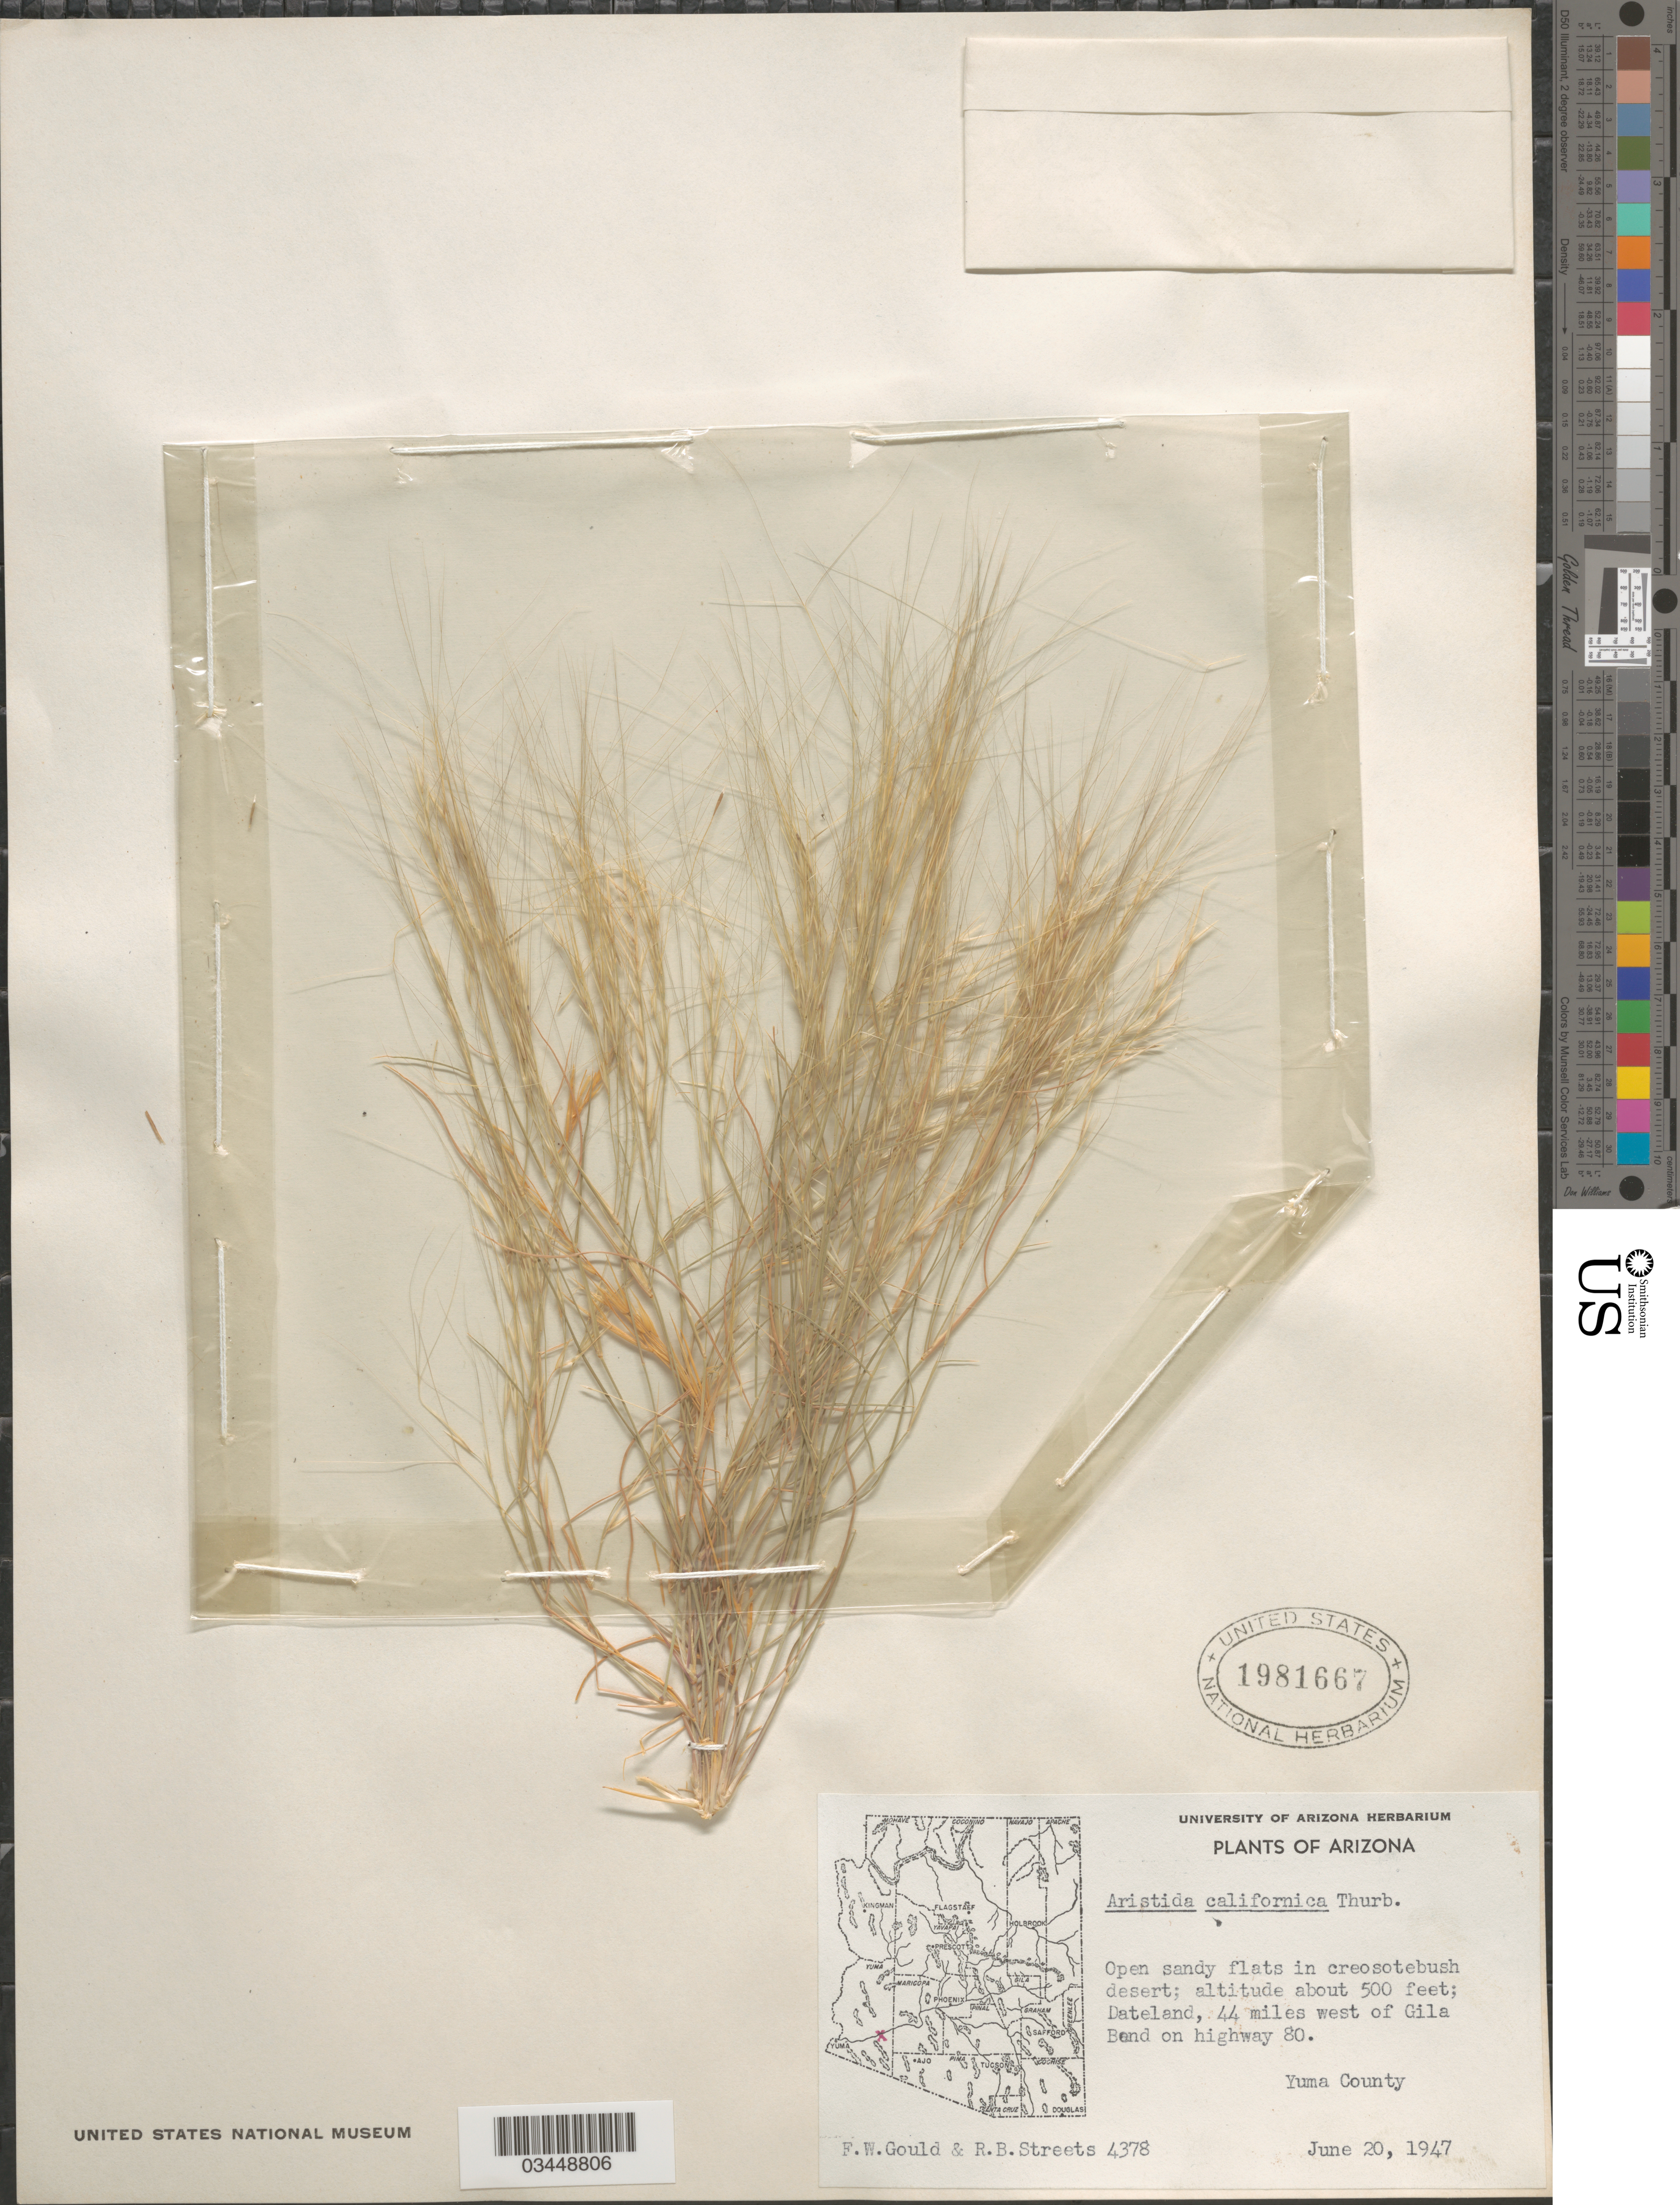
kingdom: Plantae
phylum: Tracheophyta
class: Liliopsida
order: Poales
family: Poaceae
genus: Aristida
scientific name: Aristida californica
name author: Thurb.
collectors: F. W. Gould & R. Streets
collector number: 4378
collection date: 1947-06-20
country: United States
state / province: Arizona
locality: Open sandy flats in creosotebush desert; Dateland, 44 miles west of Gila Bend on highway 80. Yuma County.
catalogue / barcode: US 1981667